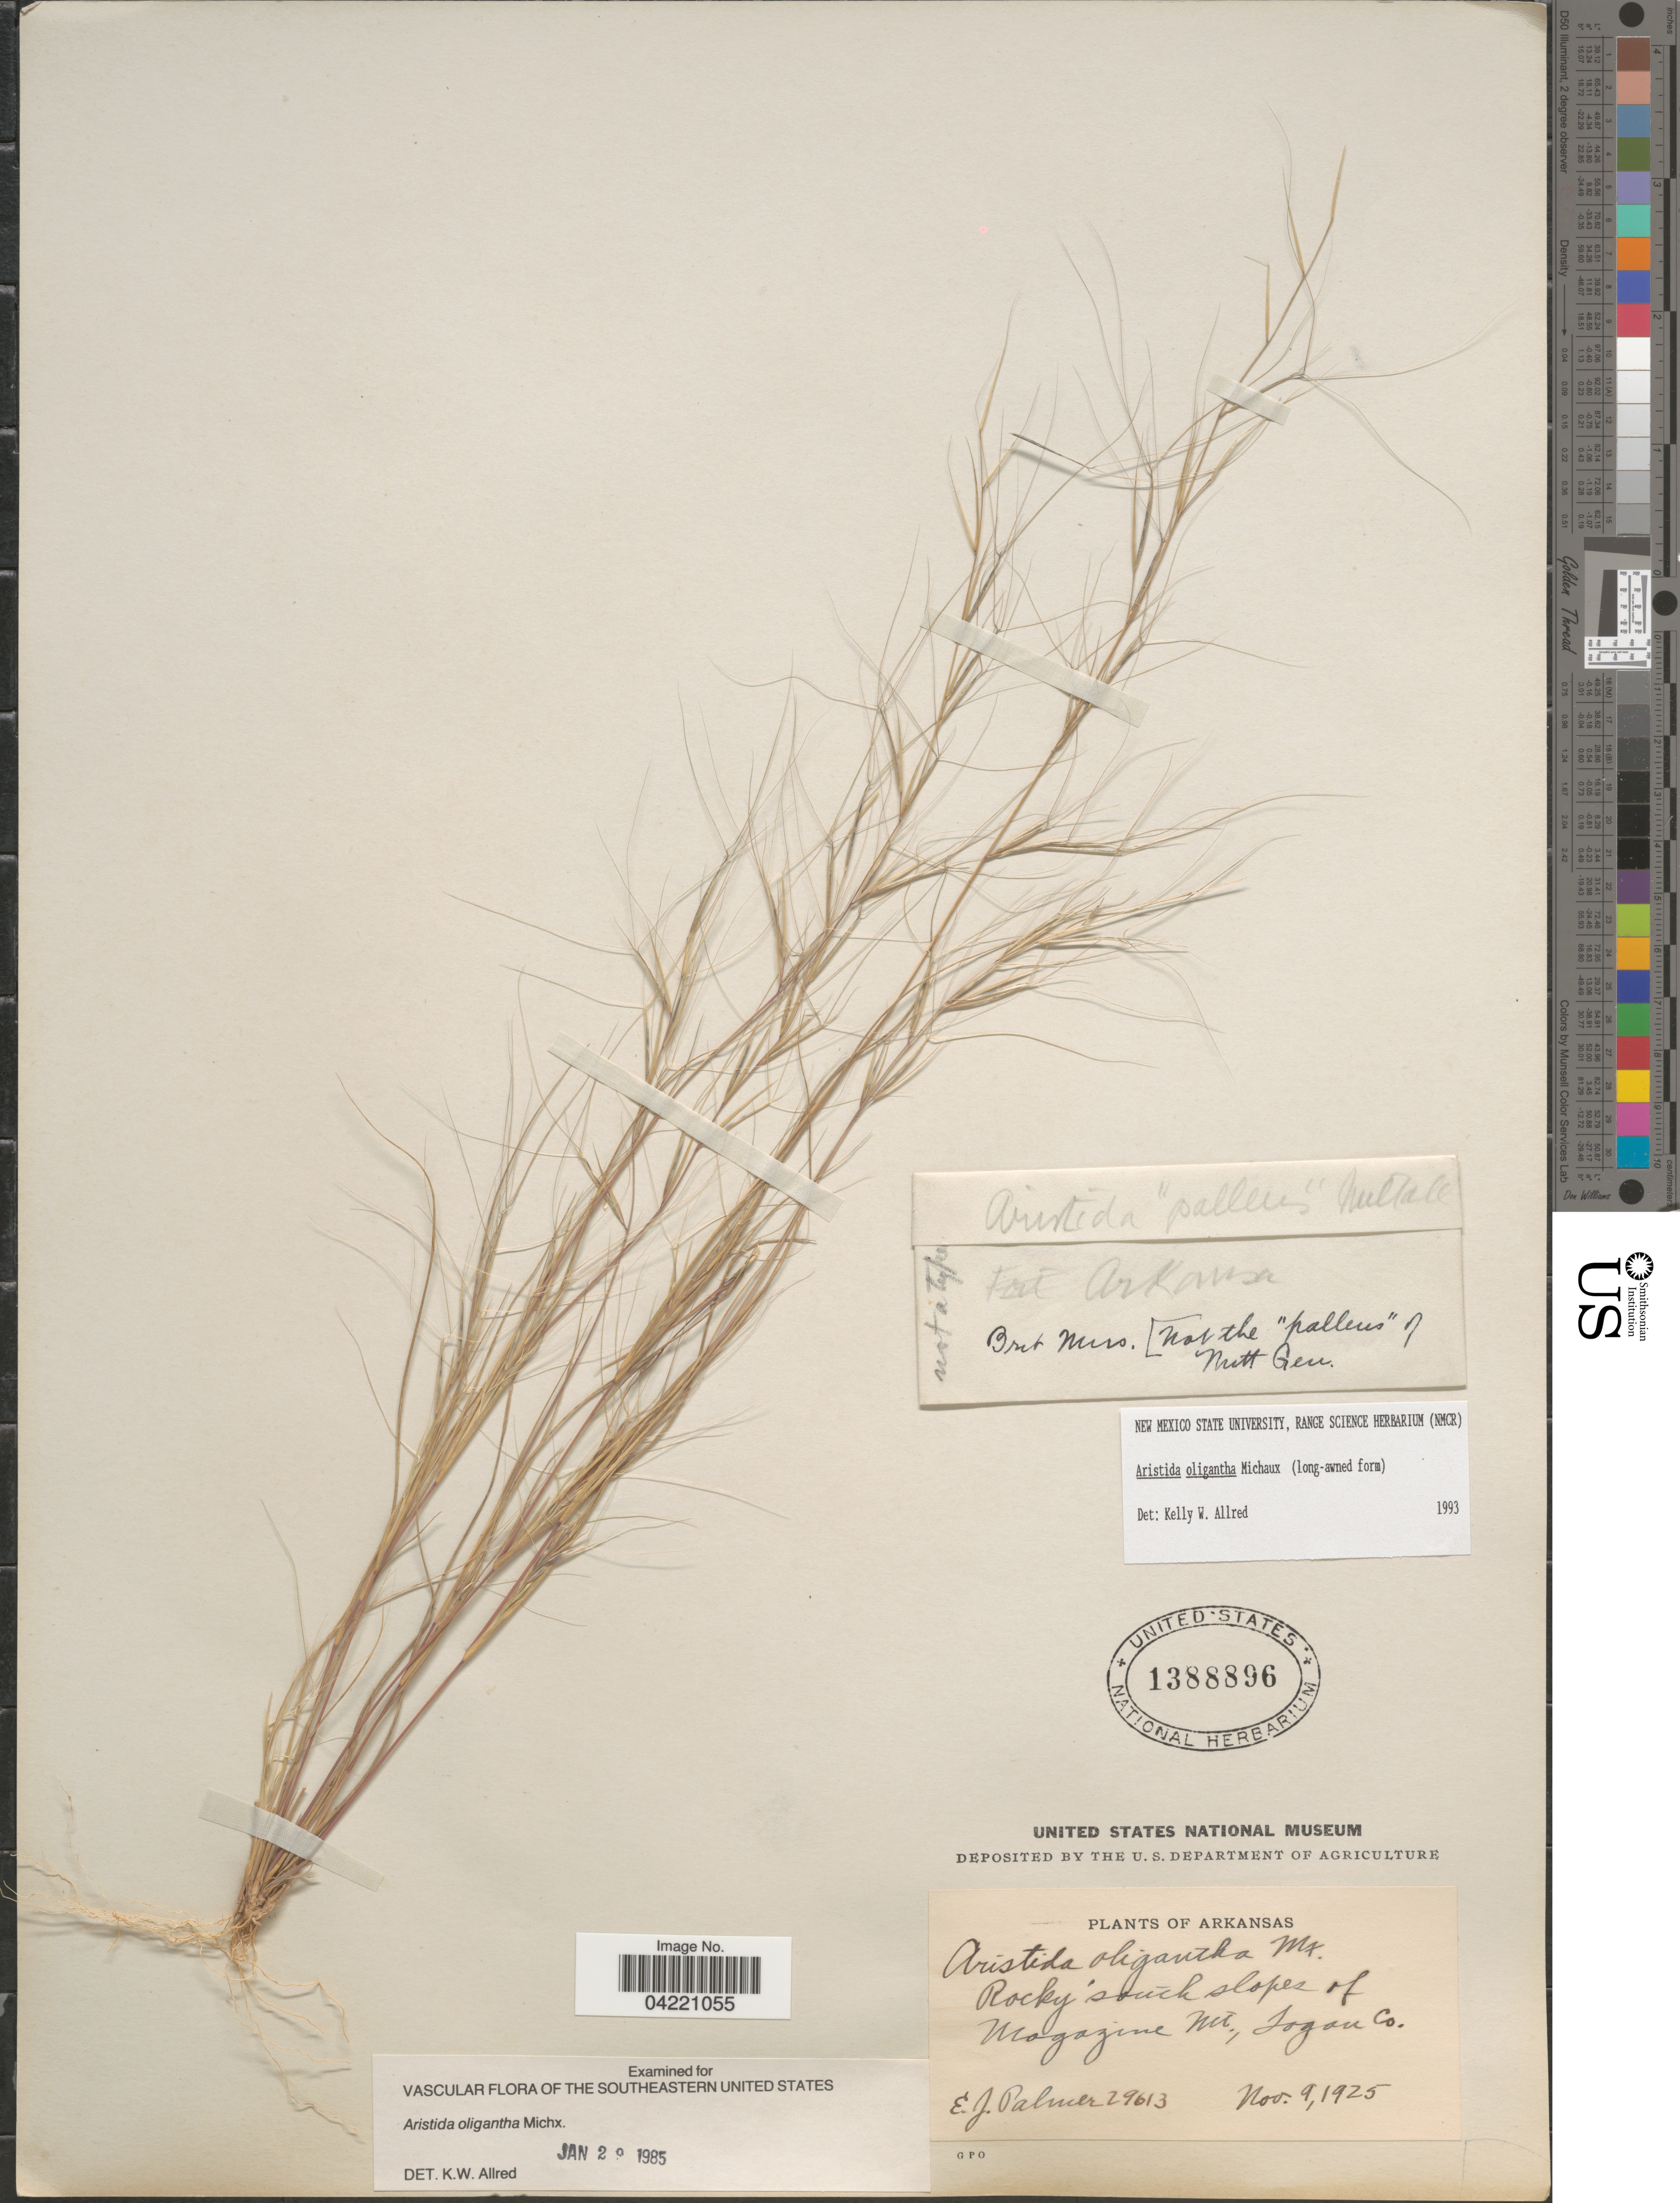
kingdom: Plantae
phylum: Tracheophyta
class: Liliopsida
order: Poales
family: Poaceae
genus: Aristida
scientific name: Aristida oligantha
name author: Michx.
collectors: E. J. Palmer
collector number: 29613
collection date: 1925-11-09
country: United States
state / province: Arkansas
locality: Rocky south slopes of Magazine Mt., Logan Co.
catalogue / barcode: US 1388896